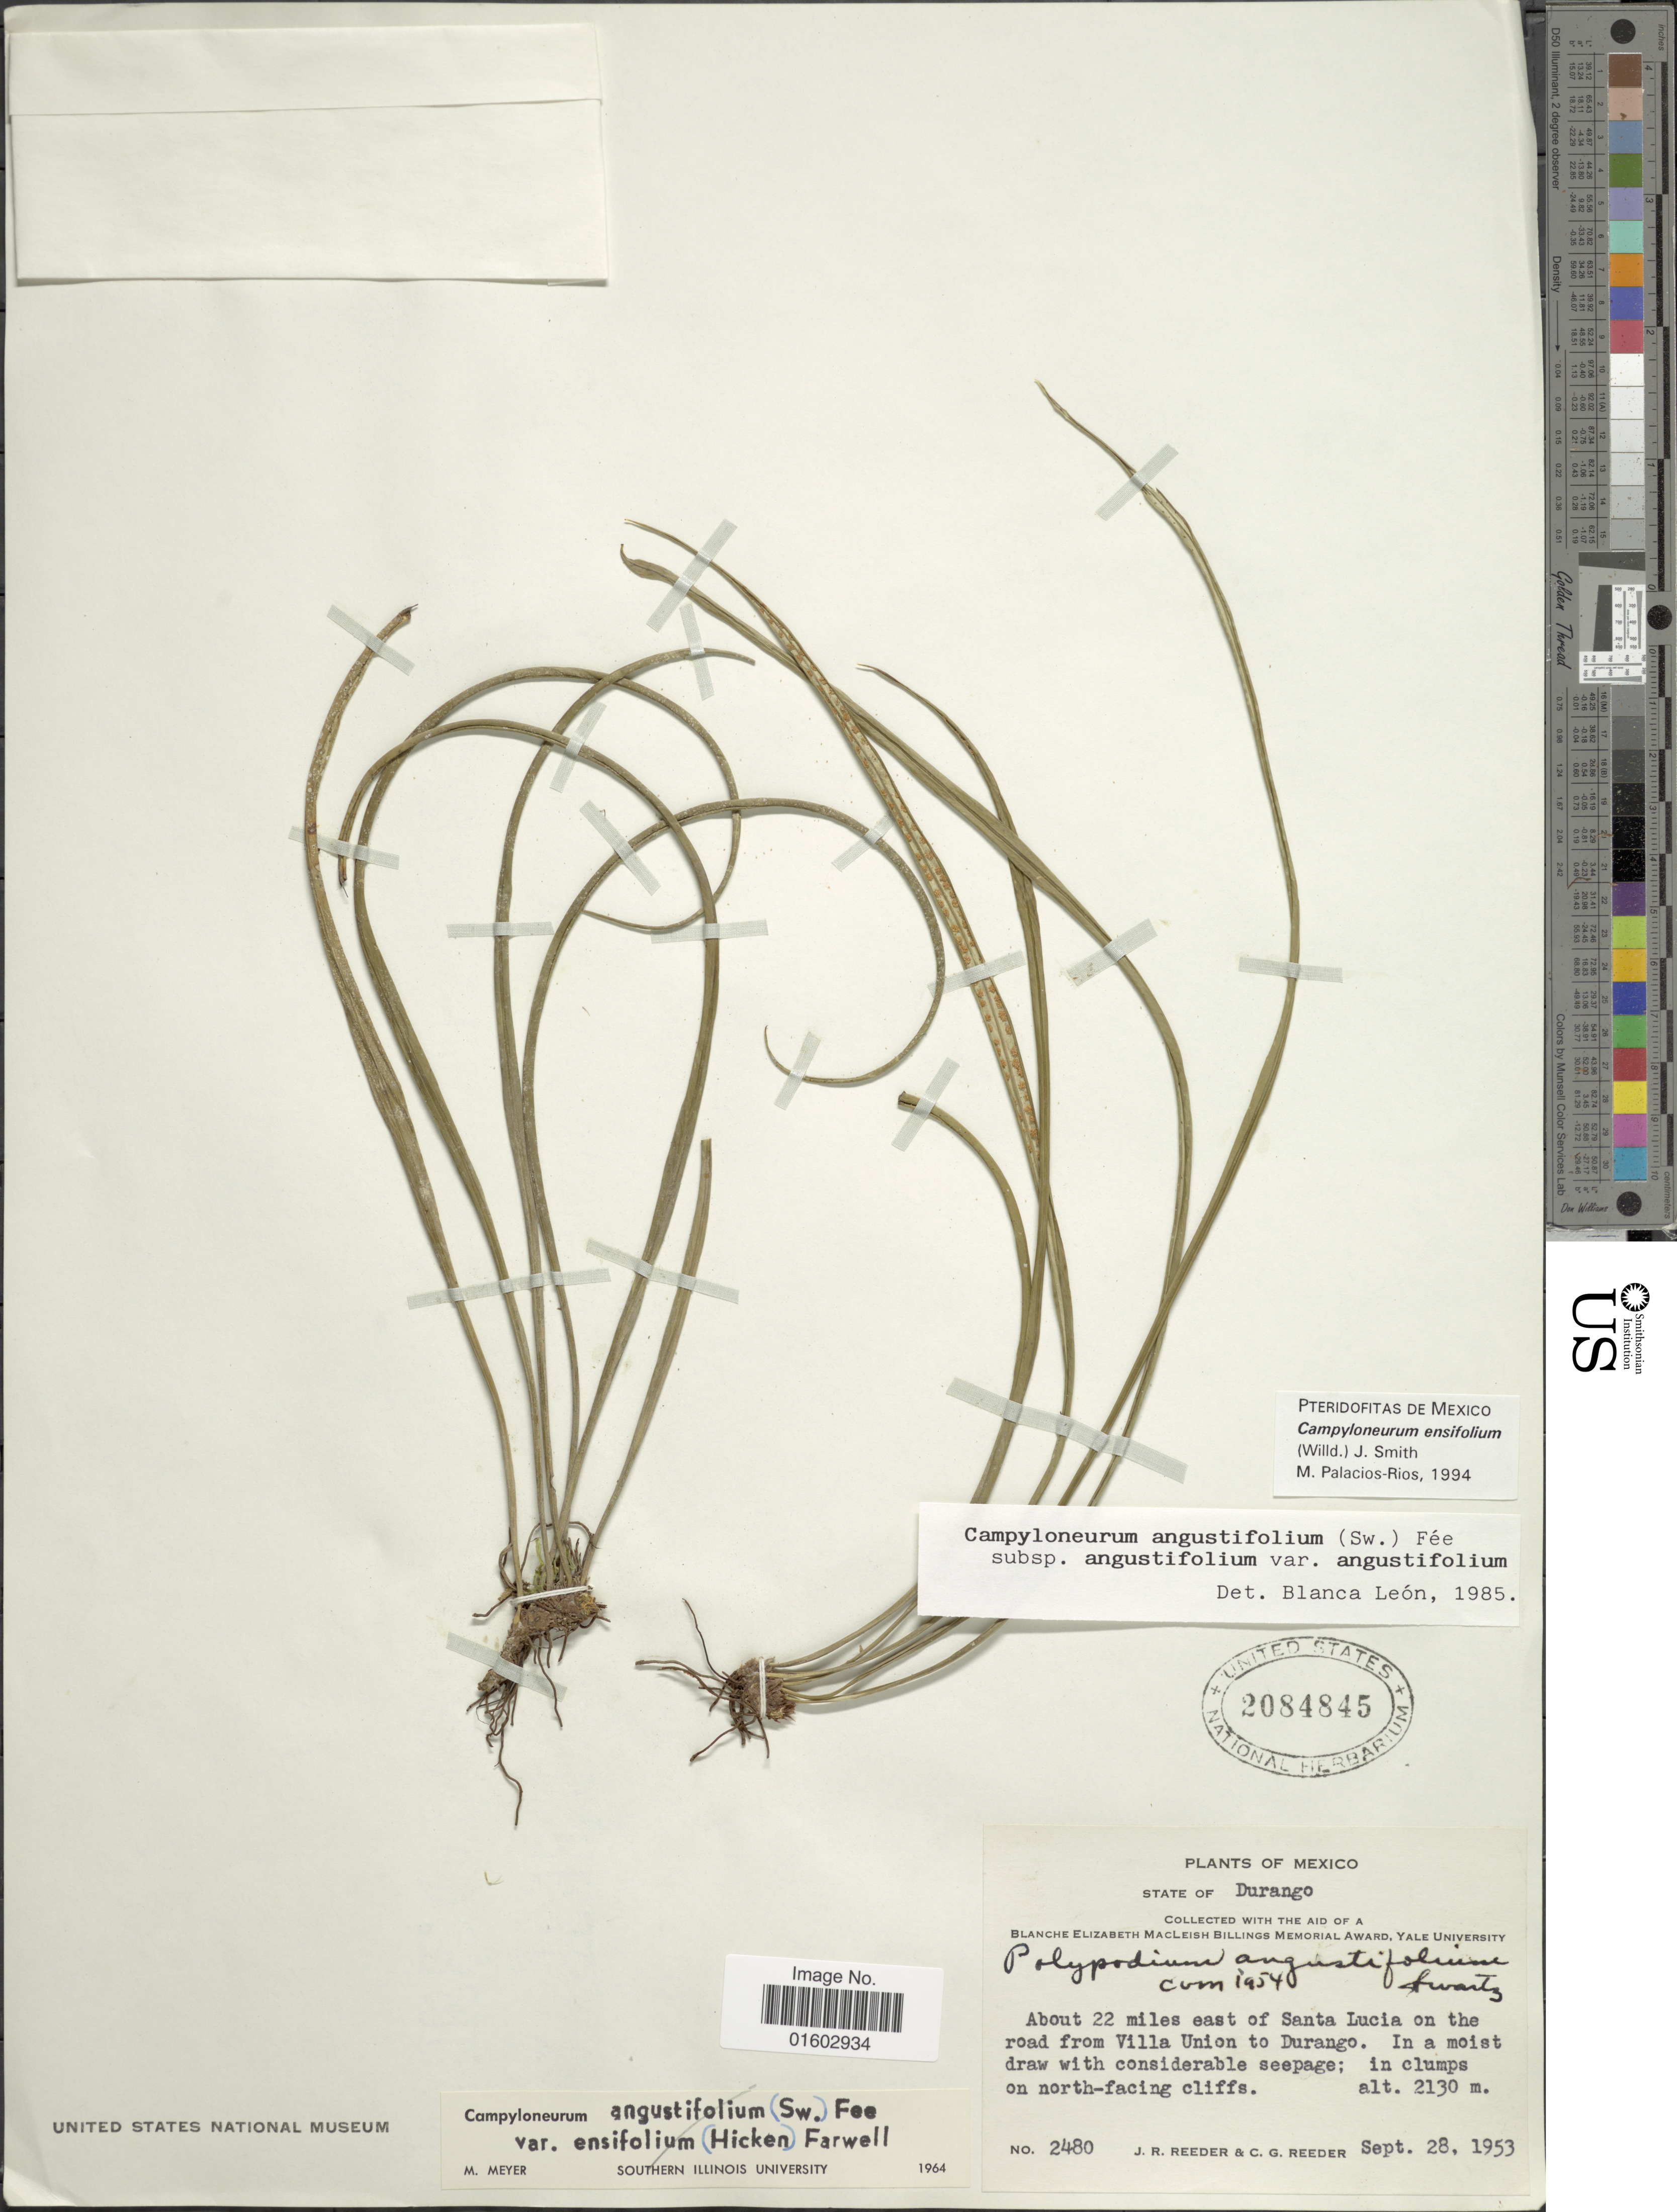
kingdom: Plantae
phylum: Tracheophyta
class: Polypodiopsida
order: Polypodiales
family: Polypodiaceae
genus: Campyloneurum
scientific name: Campyloneurum angustifolium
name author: (Sw.) Fée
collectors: J. R. Reeder & C. G. Reeder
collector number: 2480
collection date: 1953-09-28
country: Mexico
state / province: Durango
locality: State of Durango. About 22 miles east of Santa Lucia on the road from Villa Union to Durango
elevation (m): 2130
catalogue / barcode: US 2084845